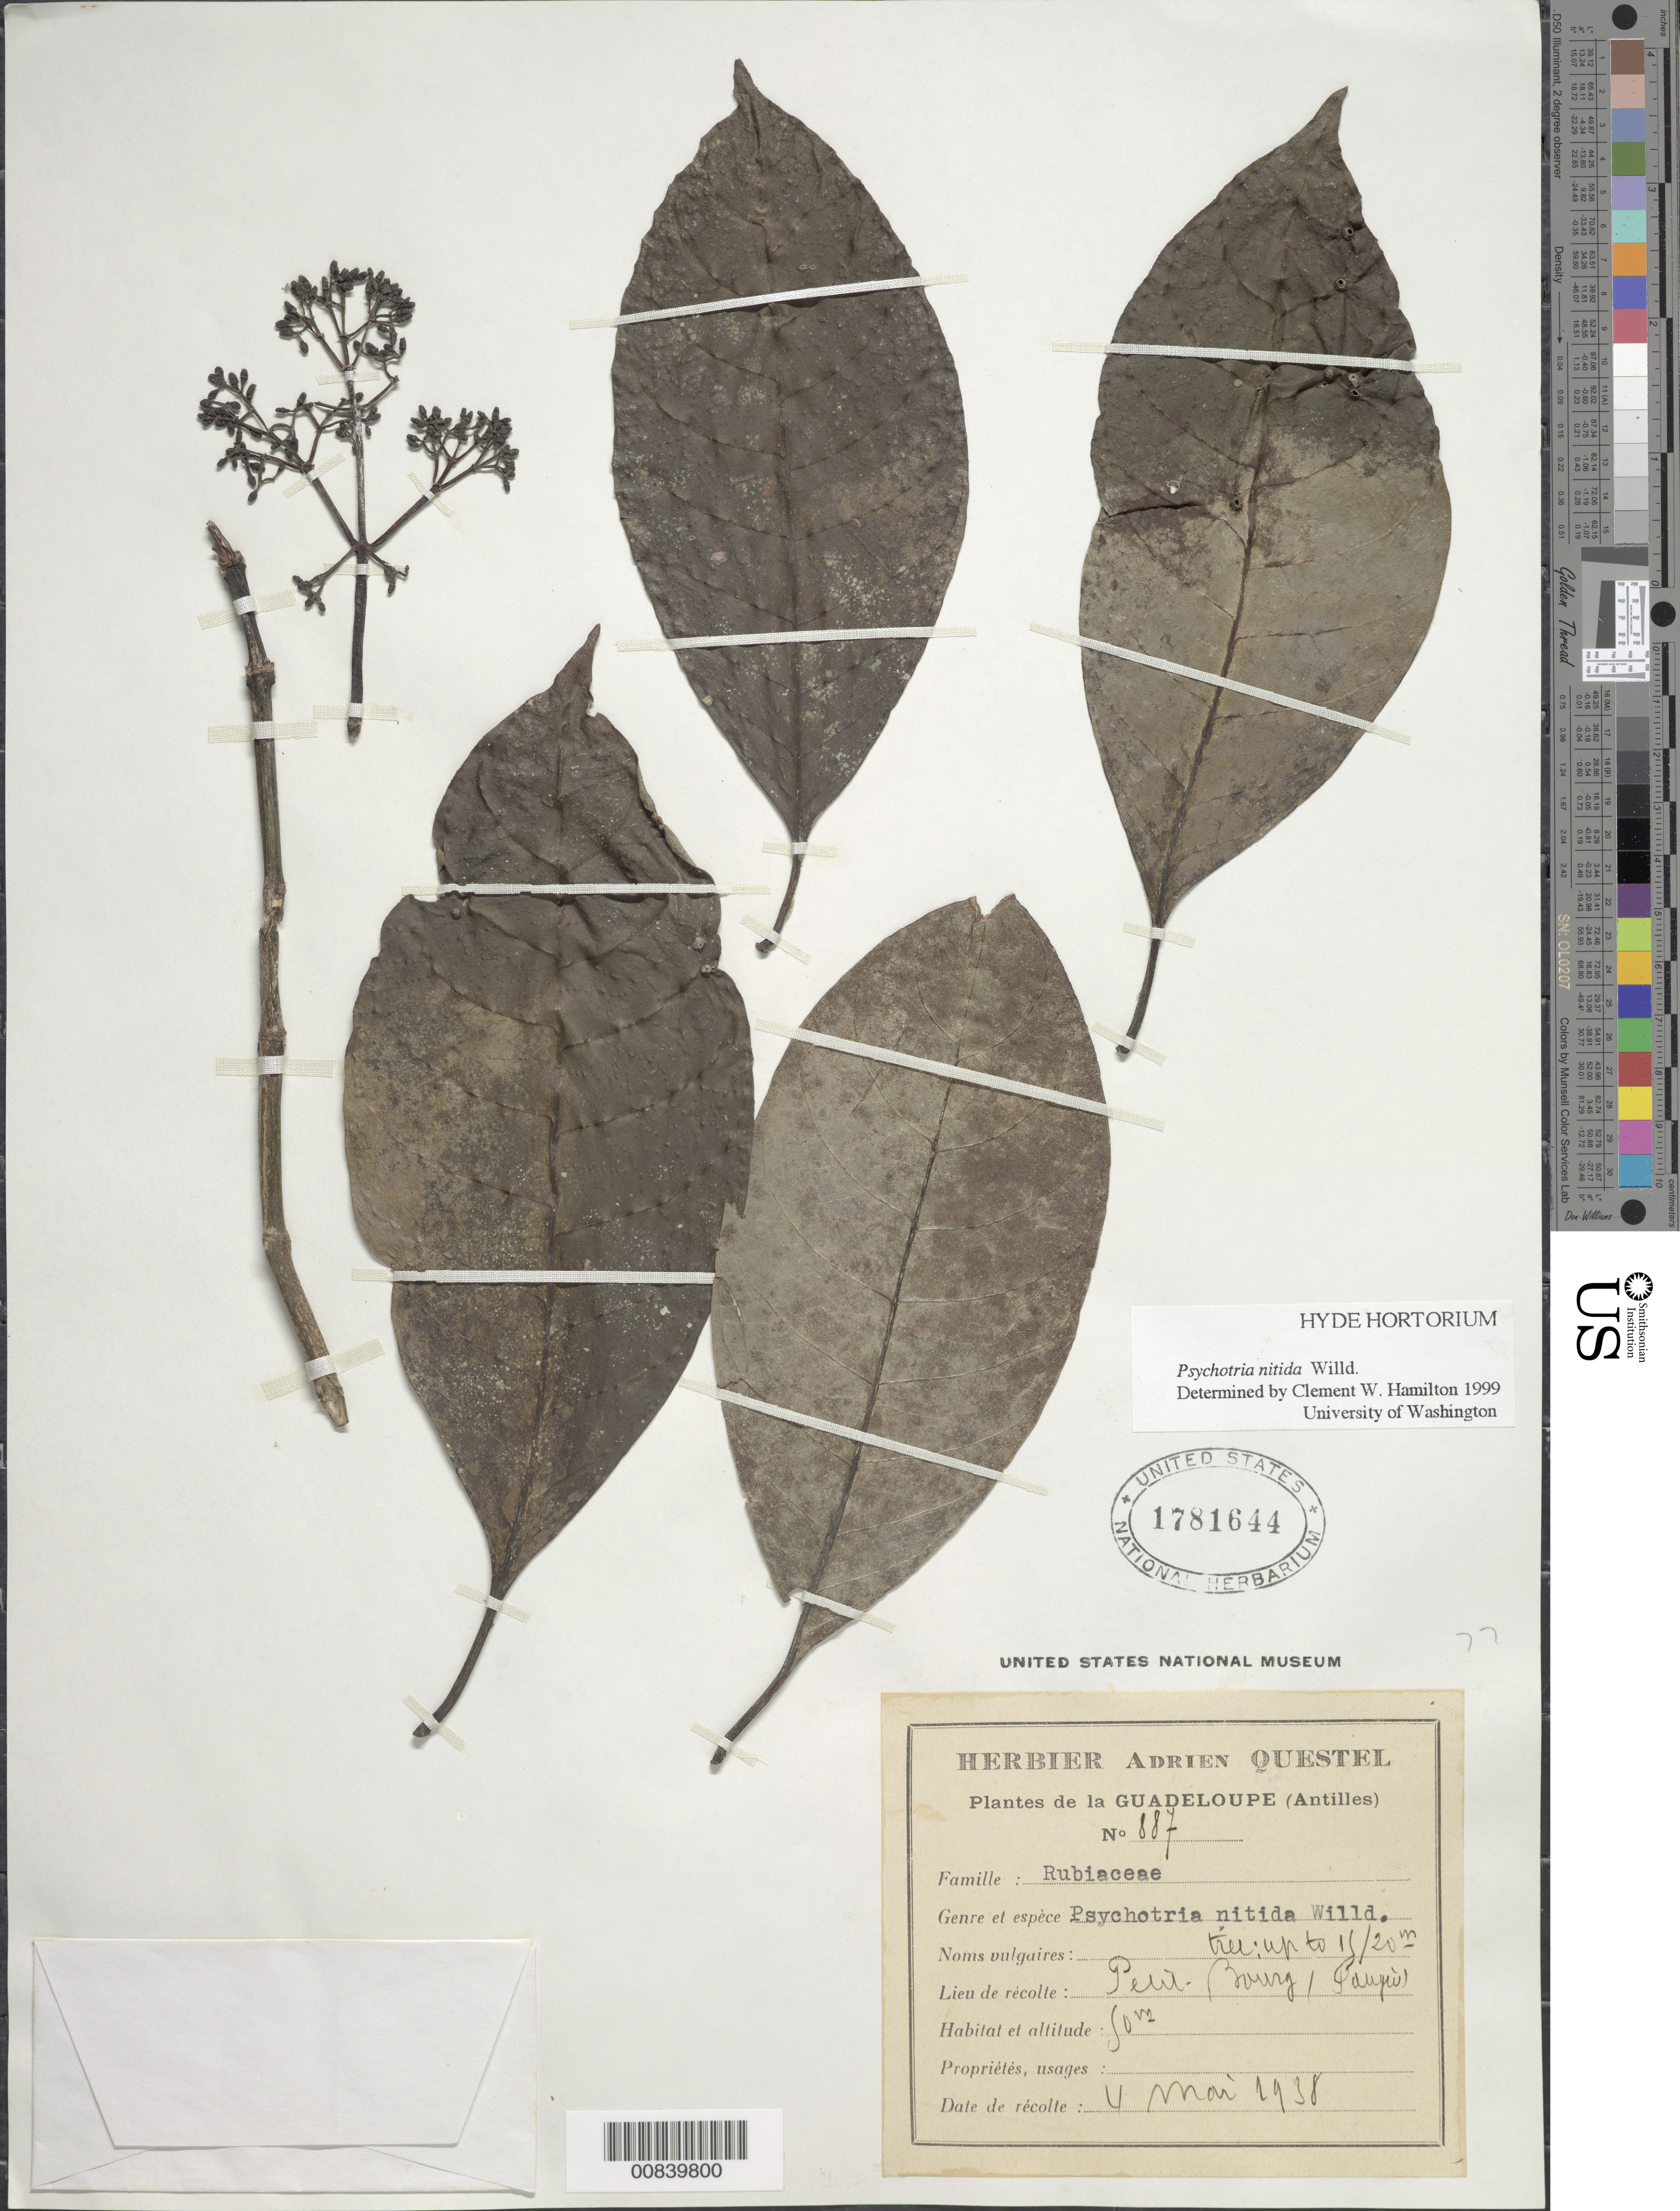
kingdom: Plantae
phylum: Tracheophyta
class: Magnoliopsida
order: Gentianales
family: Rubiaceae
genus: Psychotria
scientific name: Psychotria mapourioides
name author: DC.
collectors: A. Questel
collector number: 887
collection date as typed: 04 May 1938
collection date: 1938-05-04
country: Guadeloupe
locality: Petit-Bourg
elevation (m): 80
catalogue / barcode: US 1781644